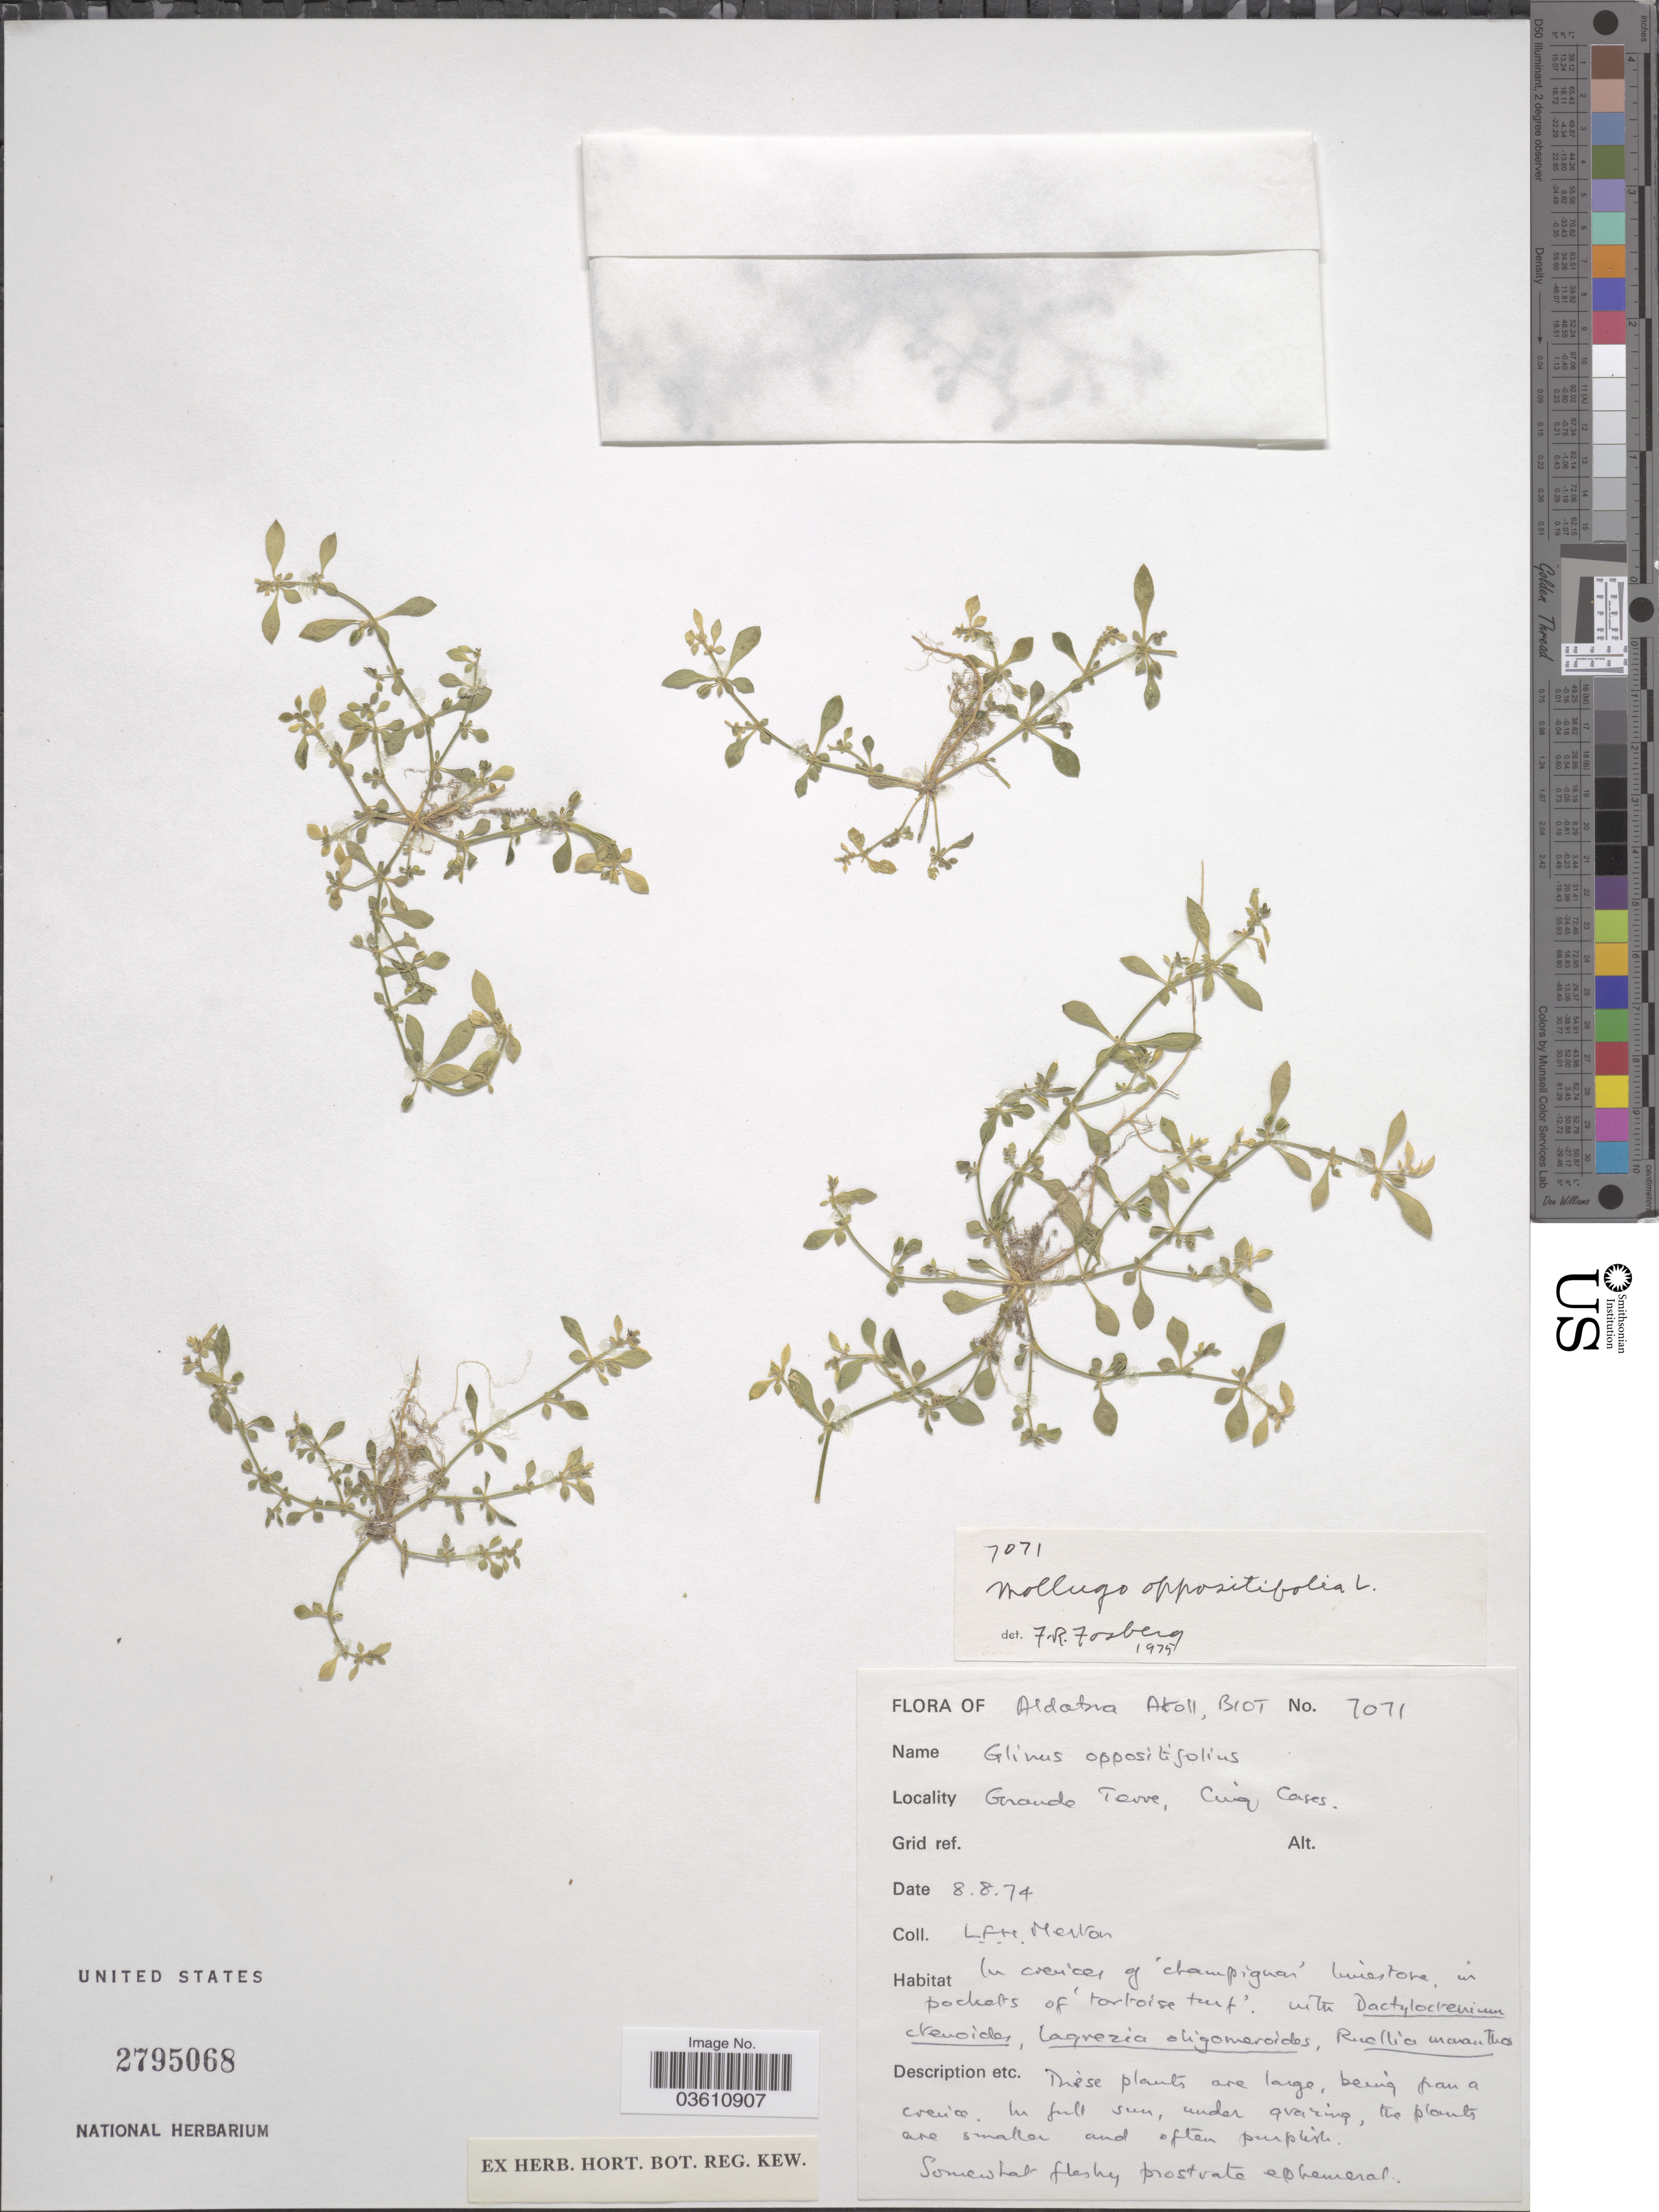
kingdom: Plantae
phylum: Tracheophyta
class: Magnoliopsida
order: Caryophyllales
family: Molluginaceae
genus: Glinus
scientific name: Glinus oppositifolius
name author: (L.) Aug. DC.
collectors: L. Merton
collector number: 7071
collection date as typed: Transcribed d/m/y: 8/8/74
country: Seychelles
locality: Aldabra Atoll. Biot. Grande Terre, Cinq Cases.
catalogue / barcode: US 2795068